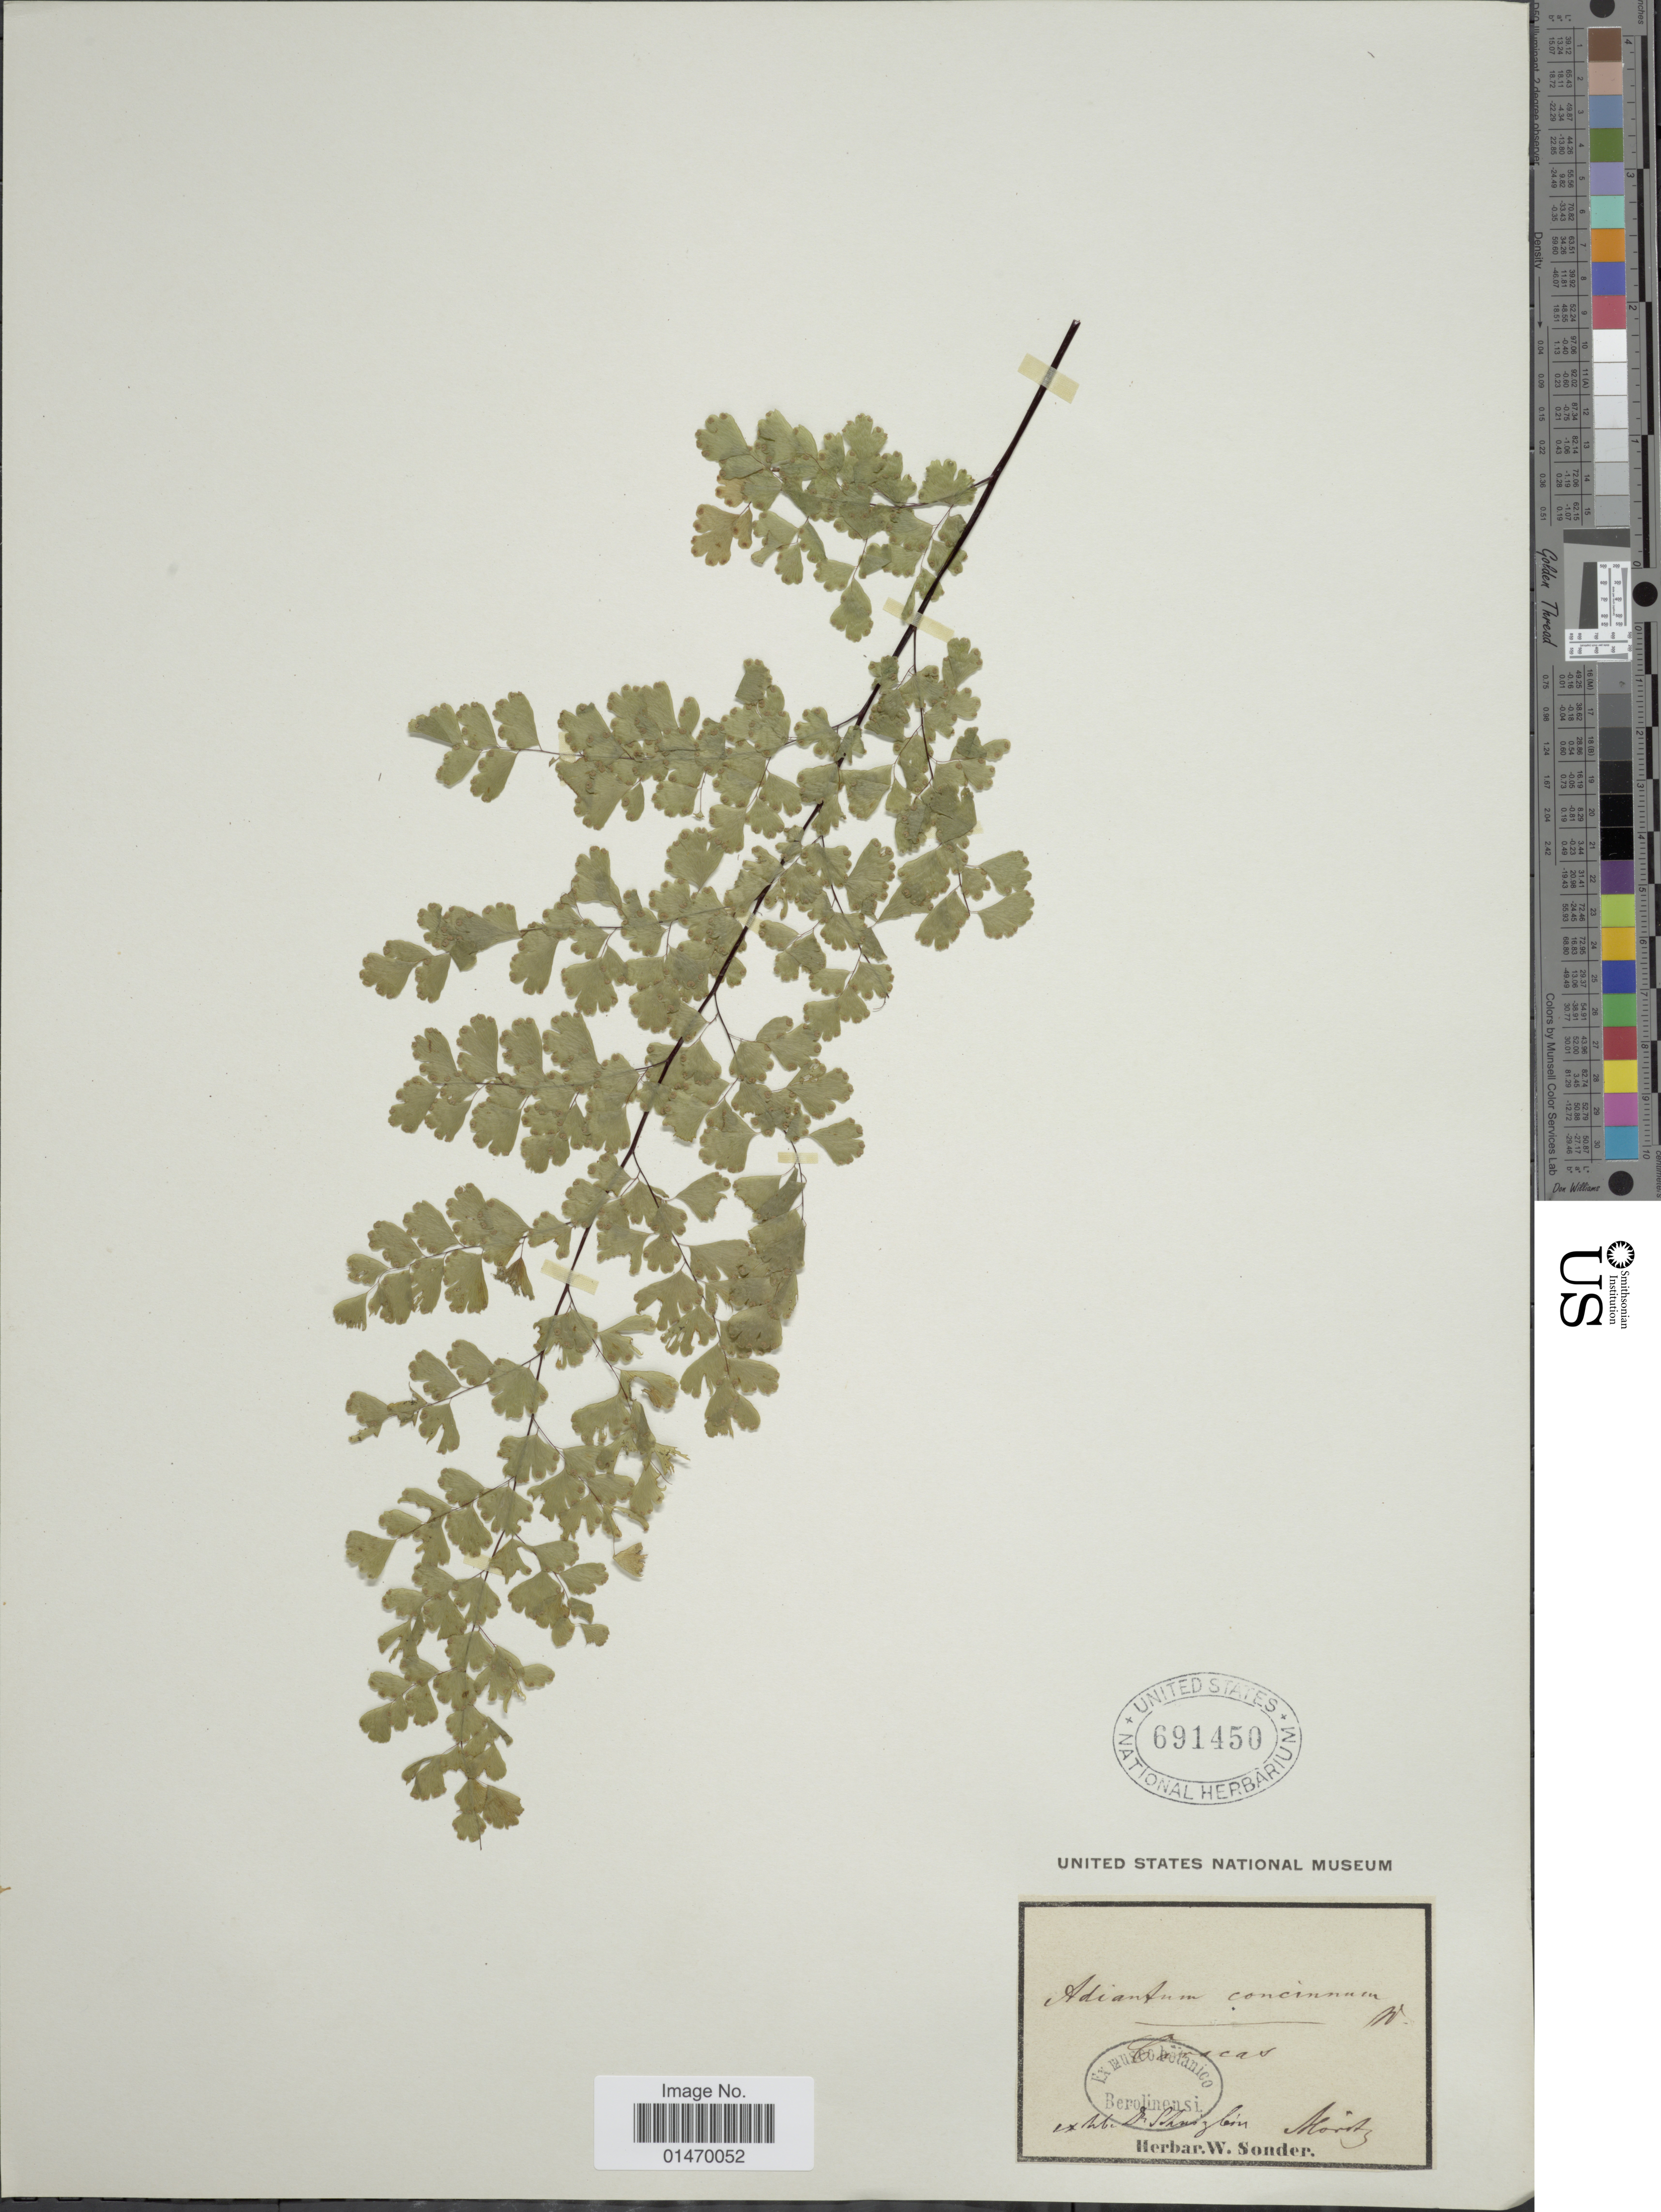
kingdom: Plantae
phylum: Tracheophyta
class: Polypodiopsida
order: Polypodiales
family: Pteridaceae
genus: Adiantum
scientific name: Adiantum concinnum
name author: Humb. & Bonpl. ex Willd.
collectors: Moritz, --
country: Venezuela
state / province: Distrito Federal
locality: Caracas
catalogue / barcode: US 691450